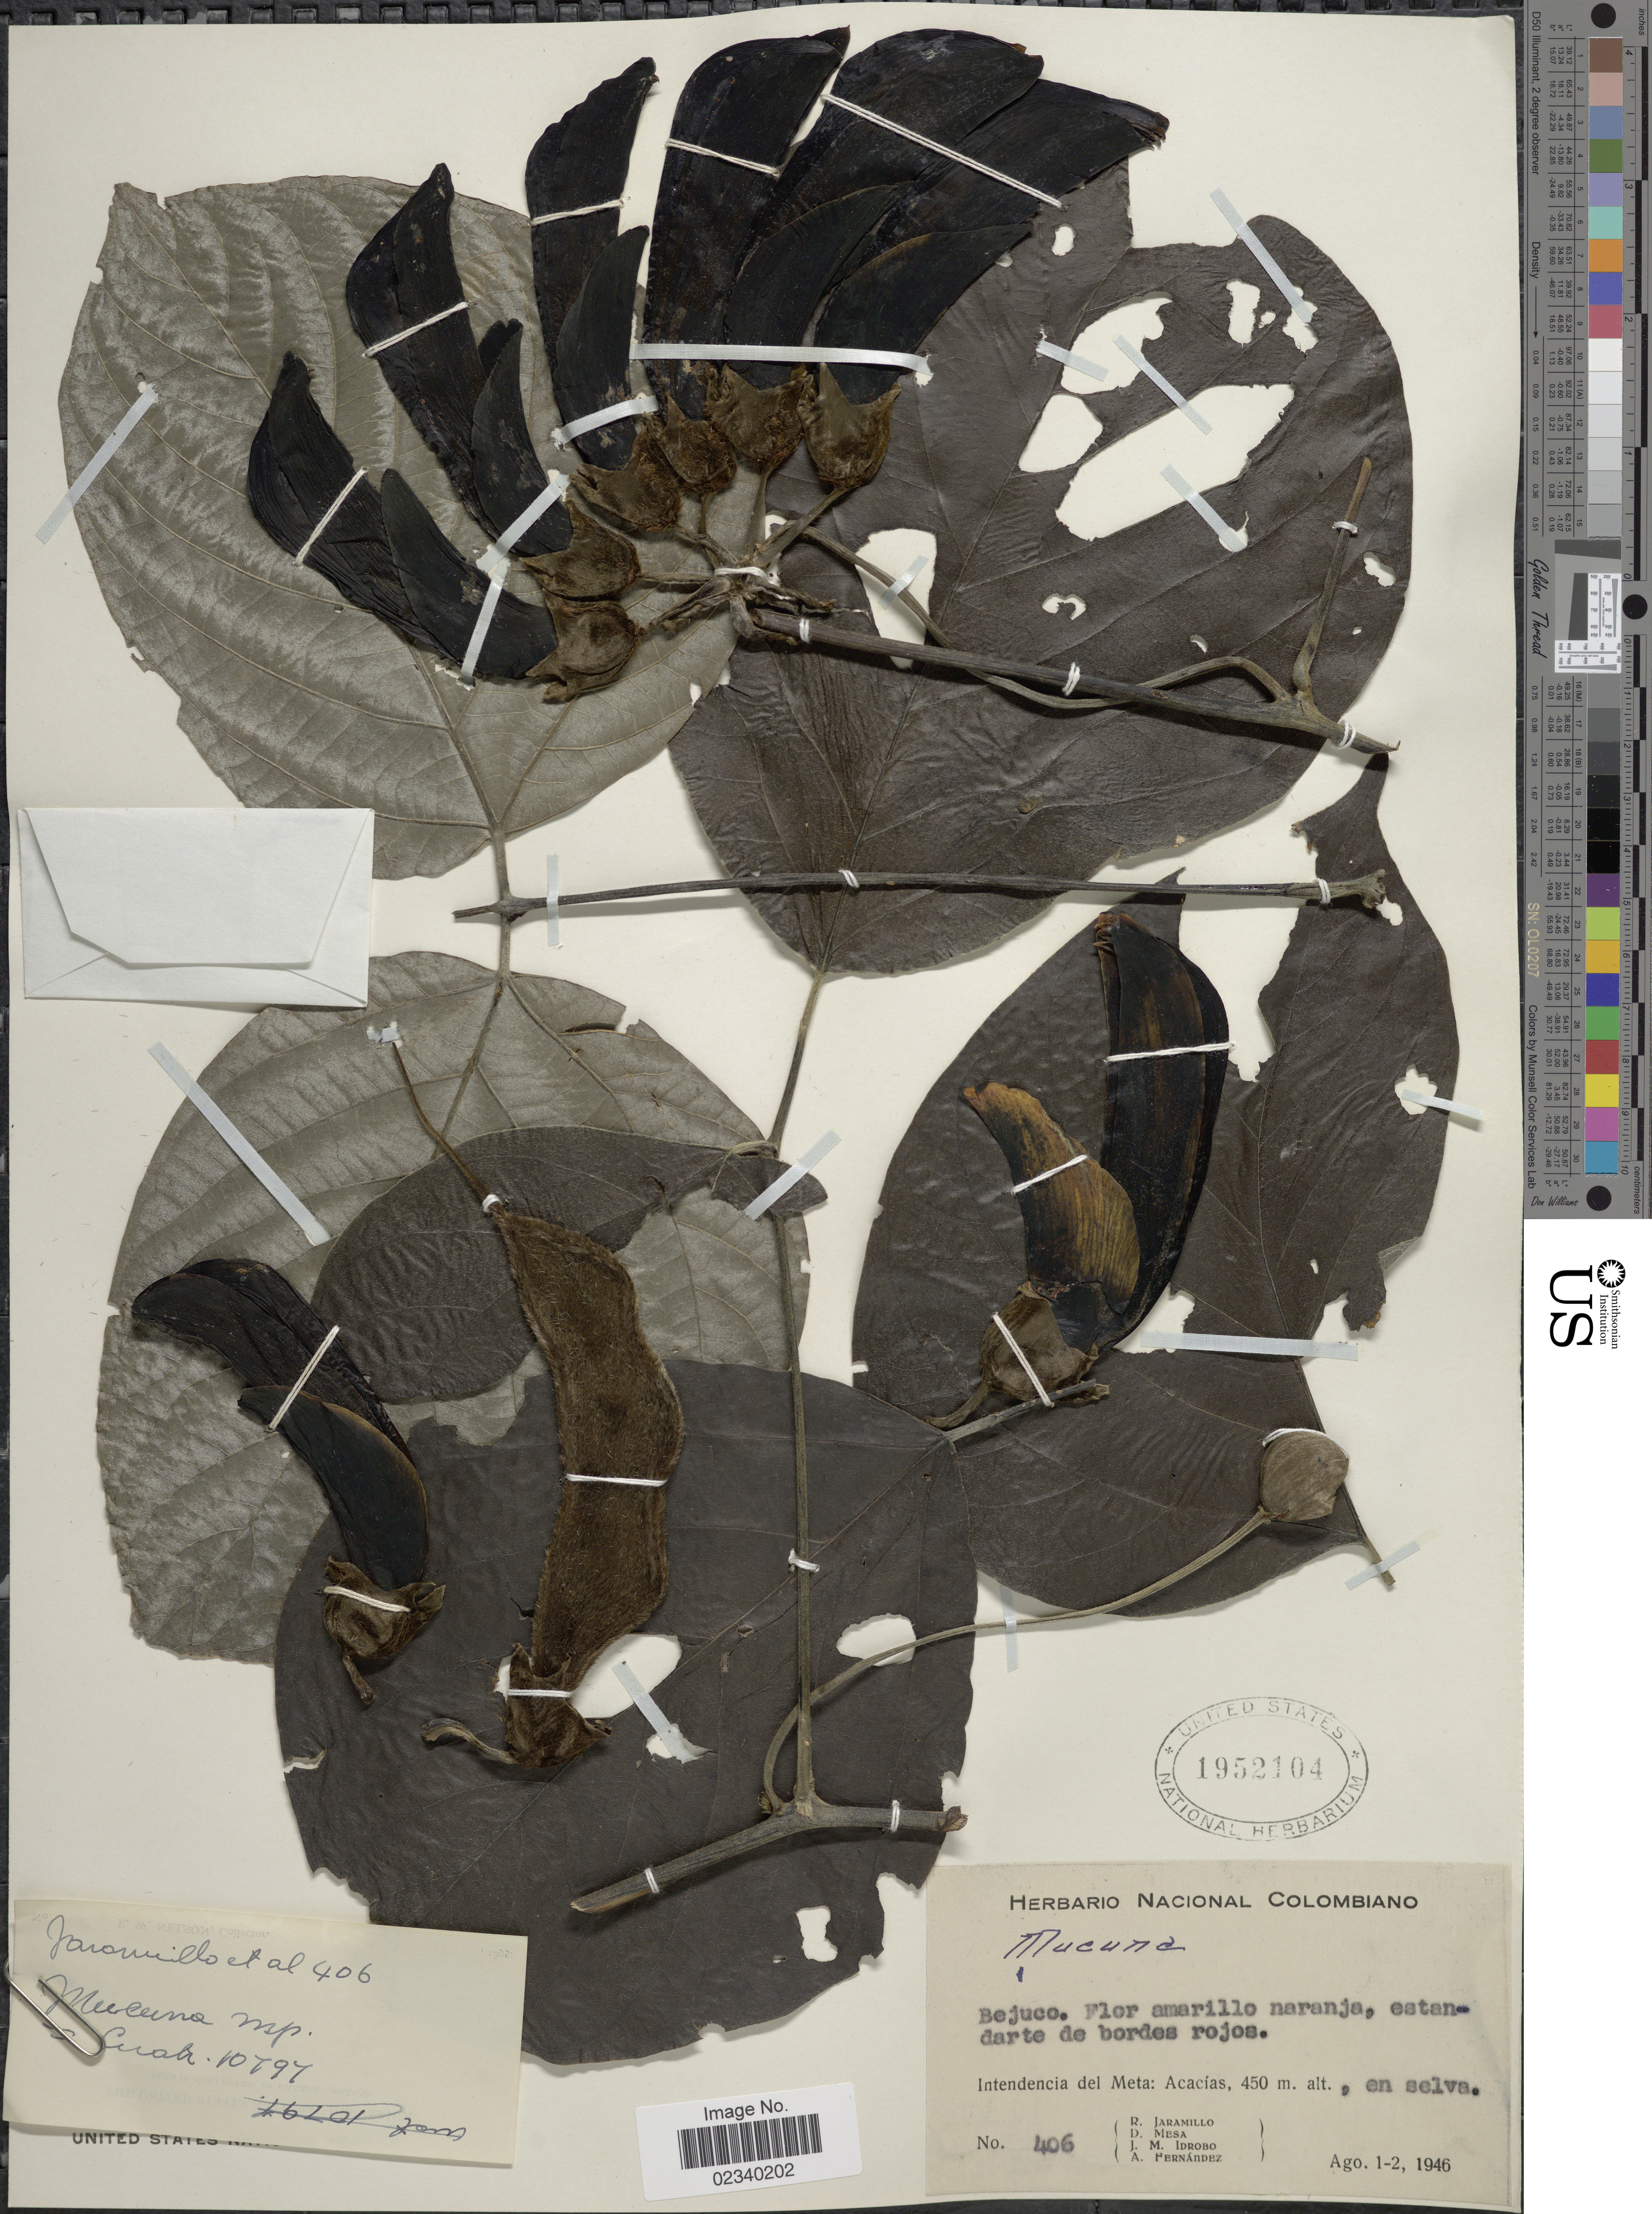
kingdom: Plantae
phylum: Tracheophyta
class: Magnoliopsida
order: Fabales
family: Fabaceae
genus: Mucuna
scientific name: Mucuna huberi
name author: Ducke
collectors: R. Jaramillo M., D. Mesa, J. M. Idrobo & A. Fernández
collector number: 406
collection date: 1946-08-01/1946-08-02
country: Colombia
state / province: Meta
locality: Intendencia del Meta: Acacias, en selve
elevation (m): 450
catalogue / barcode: US 1952104